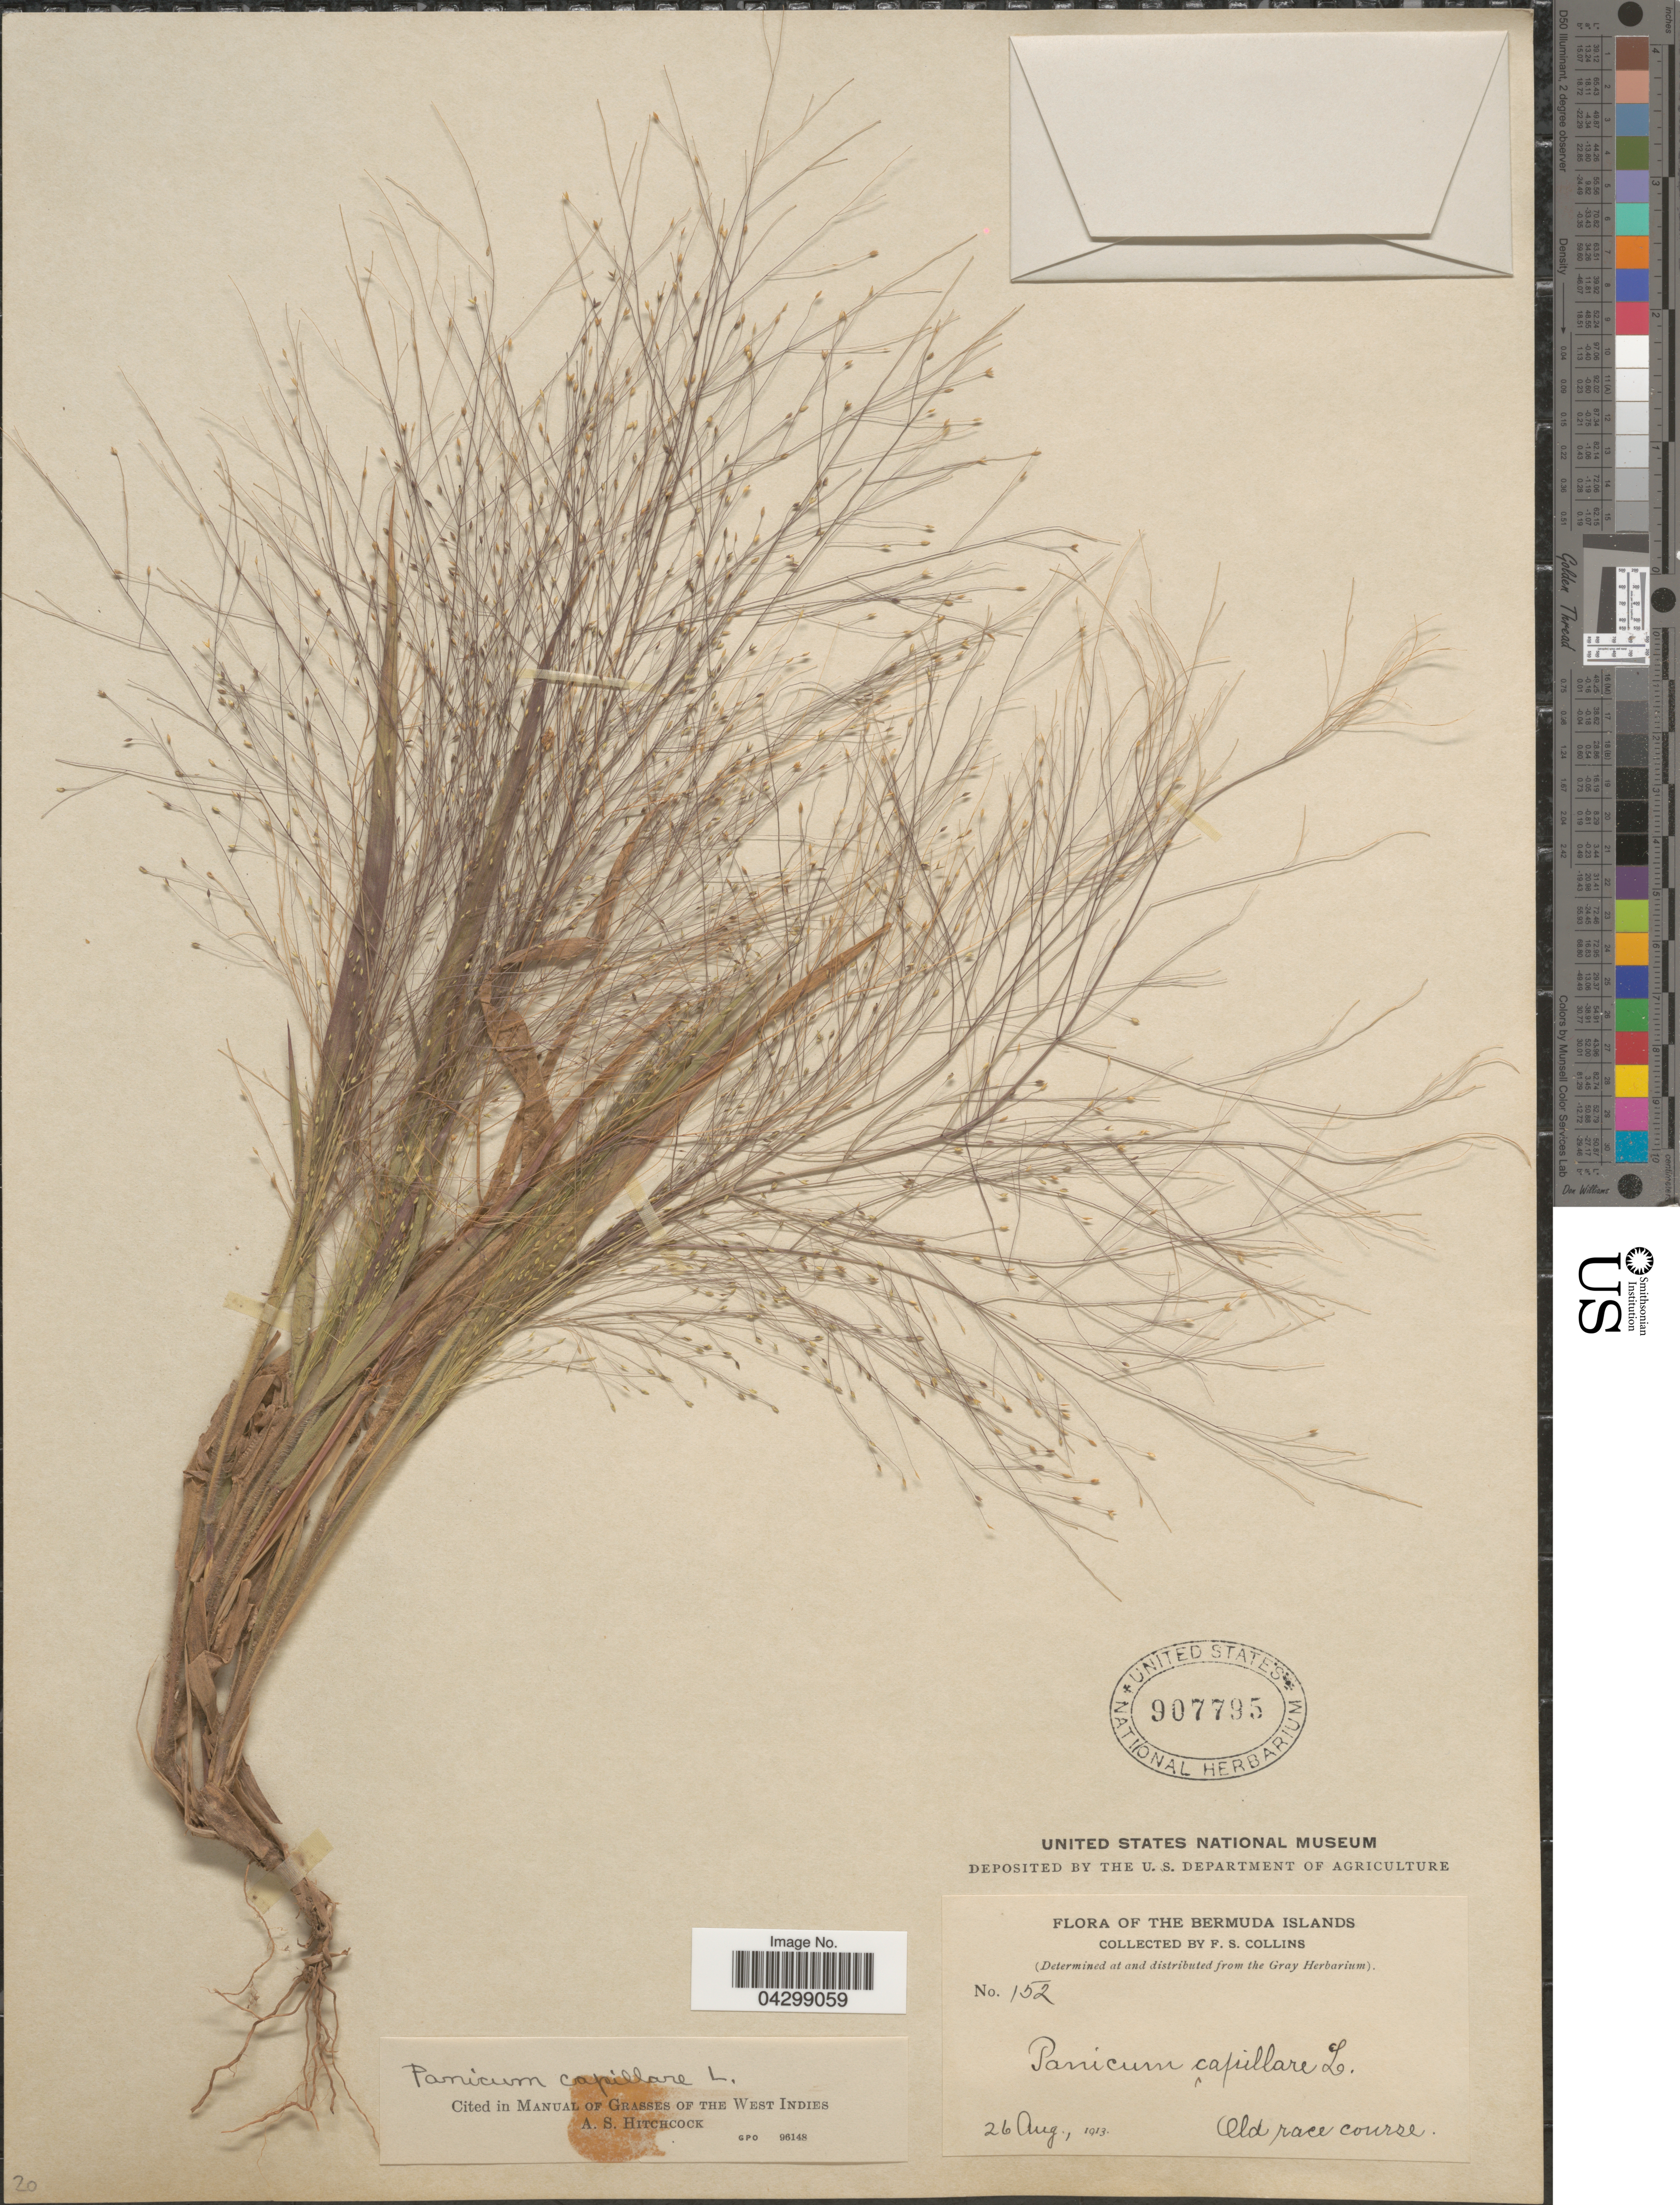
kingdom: Plantae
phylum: Tracheophyta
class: Liliopsida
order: Poales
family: Poaceae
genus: Panicum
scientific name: Panicum capillare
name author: L.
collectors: F. Collins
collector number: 152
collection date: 1913-08-26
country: Bermuda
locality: The Bermuda Islands. Old race course.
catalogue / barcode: US 907795